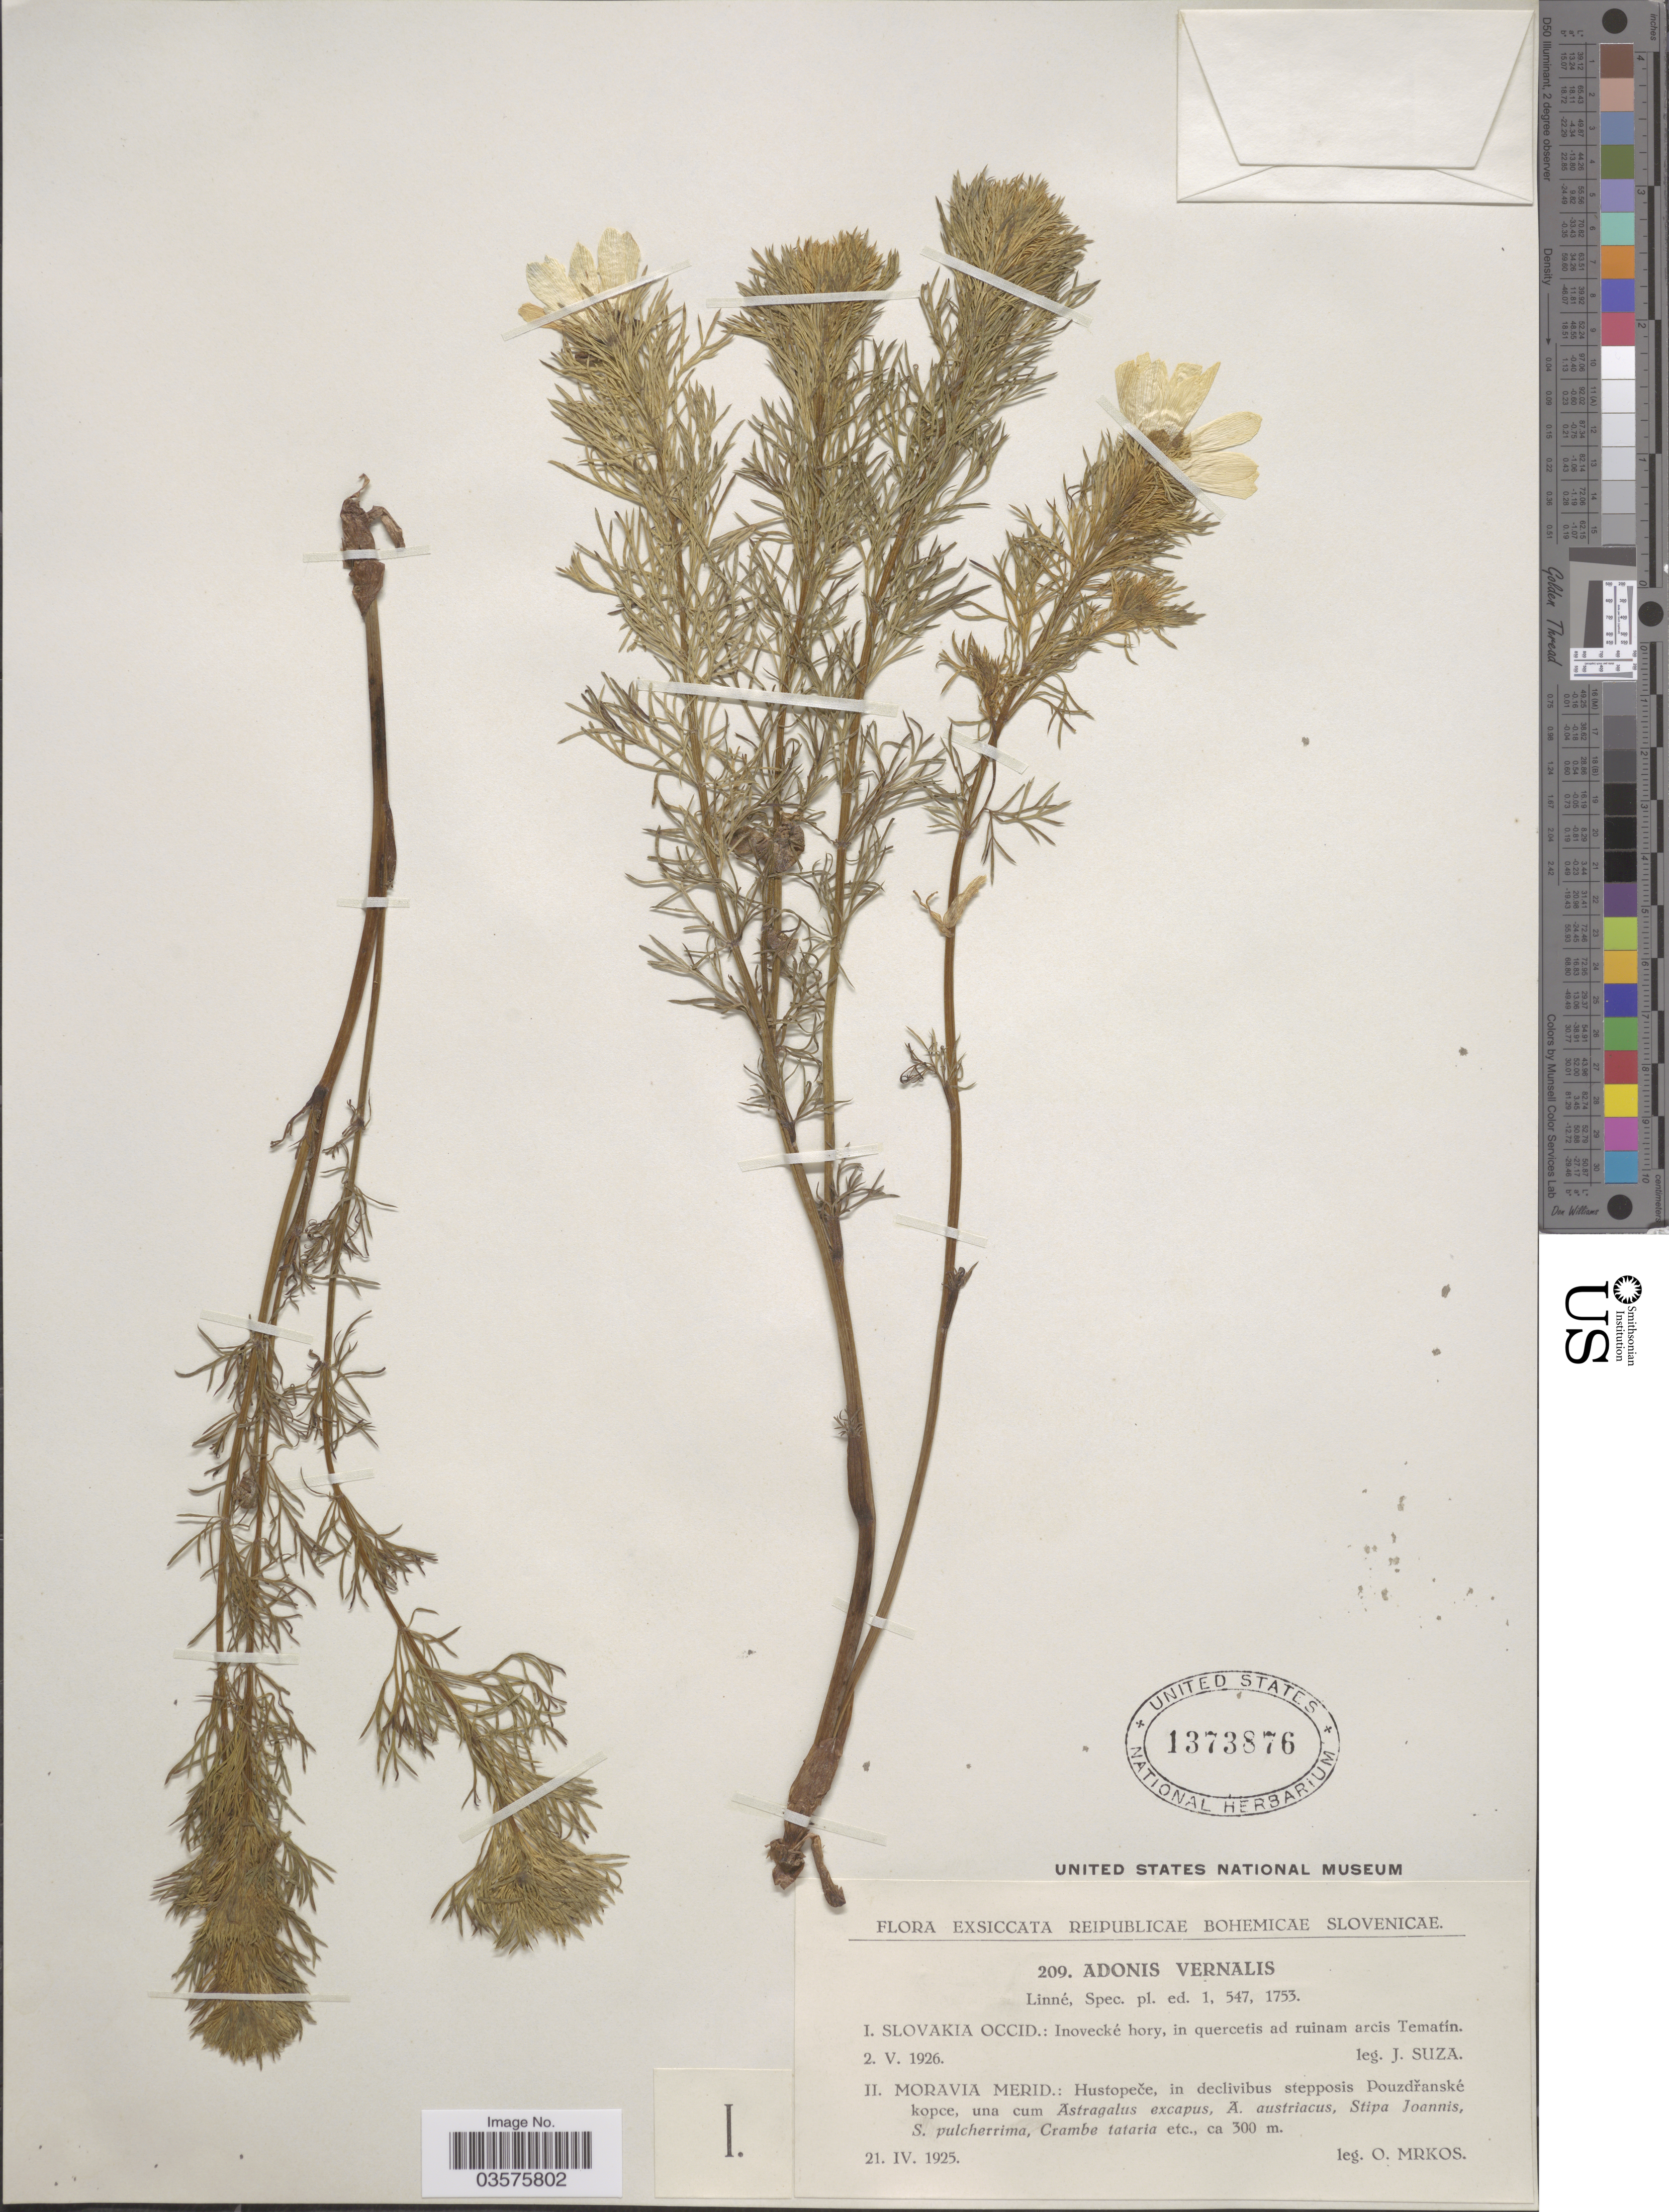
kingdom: Plantae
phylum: Tracheophyta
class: Magnoliopsida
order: Ranunculales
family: Ranunculaceae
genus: Adonis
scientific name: Adonis vernalis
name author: L.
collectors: J. Suza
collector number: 209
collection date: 1926-05-02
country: Slovakia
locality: Reipublicae Bohemicae Slovenicae. Slovakia Occid.: Inovecké hory, in quercetis ad ruinam arcis Tematín.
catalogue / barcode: US 1373876